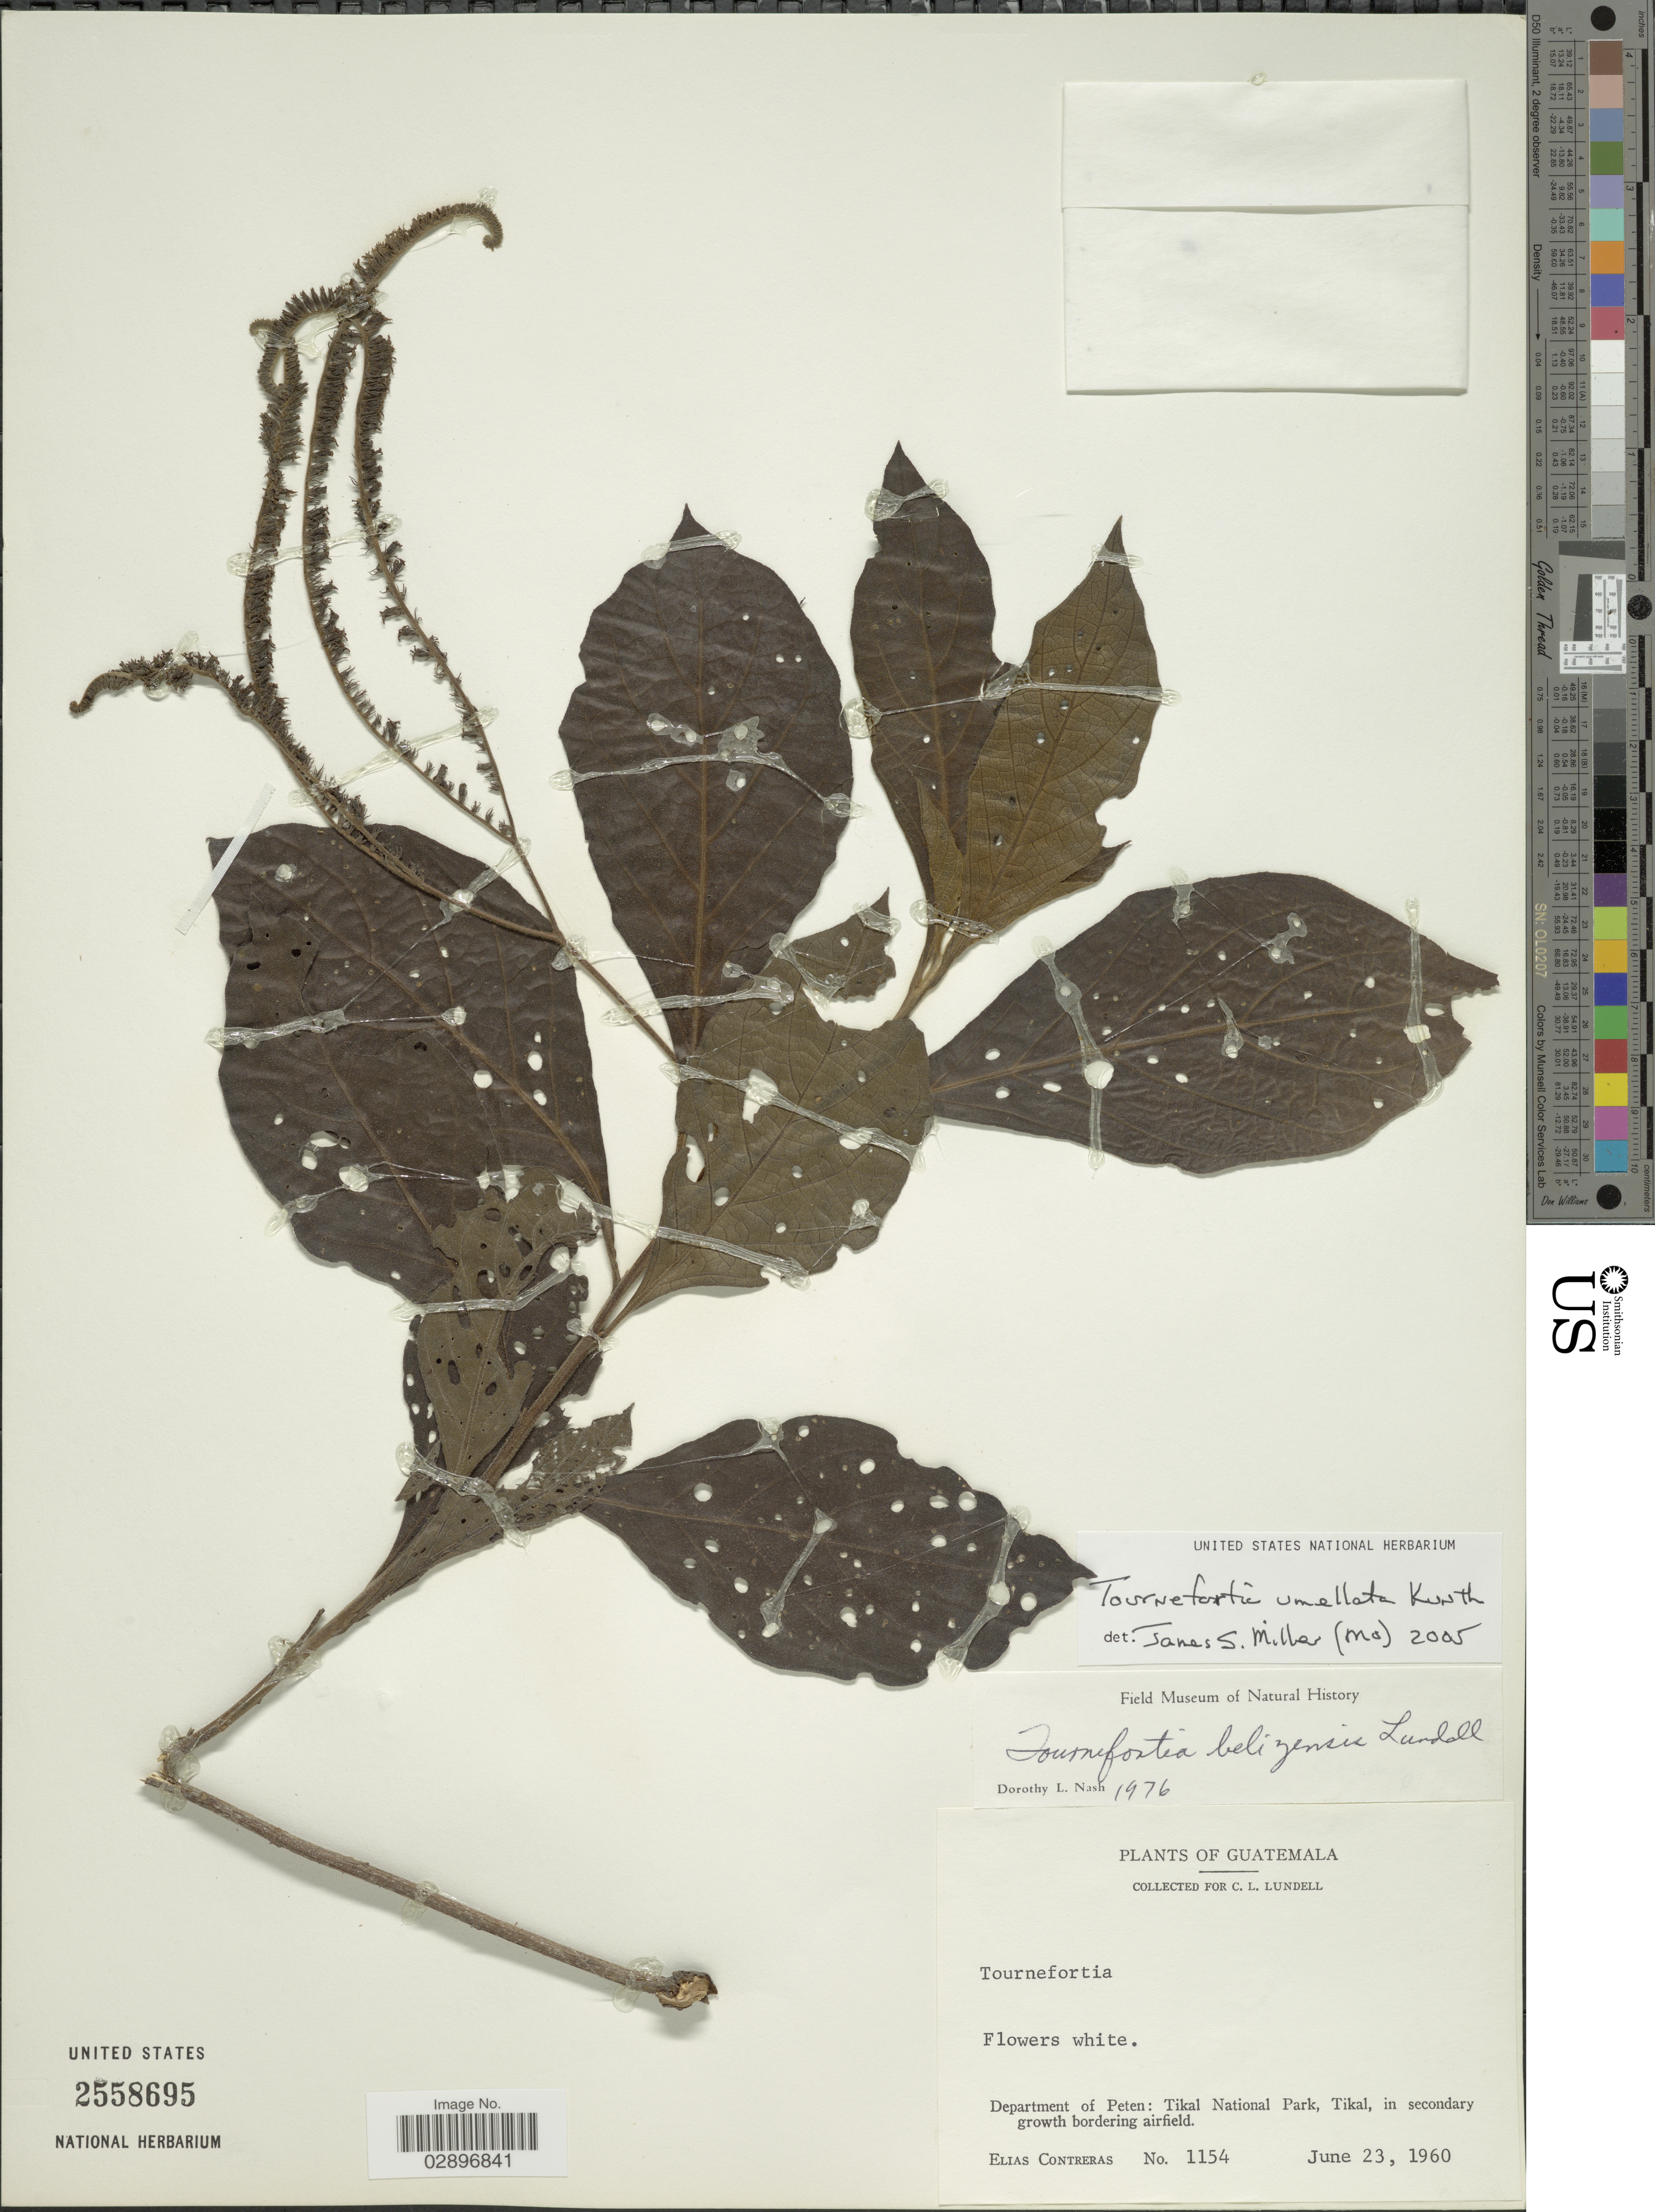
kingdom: Plantae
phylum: Tracheophyta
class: Magnoliopsida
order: Boraginales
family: Heliotropiaceae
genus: Tournefortia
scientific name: Tournefortia umbellata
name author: Kunth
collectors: E. Contreras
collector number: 1154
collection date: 1960-06-23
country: Guatemala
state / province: El Petén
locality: Department of Peten: Tikal National Park, Tikal.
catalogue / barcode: US 2558695